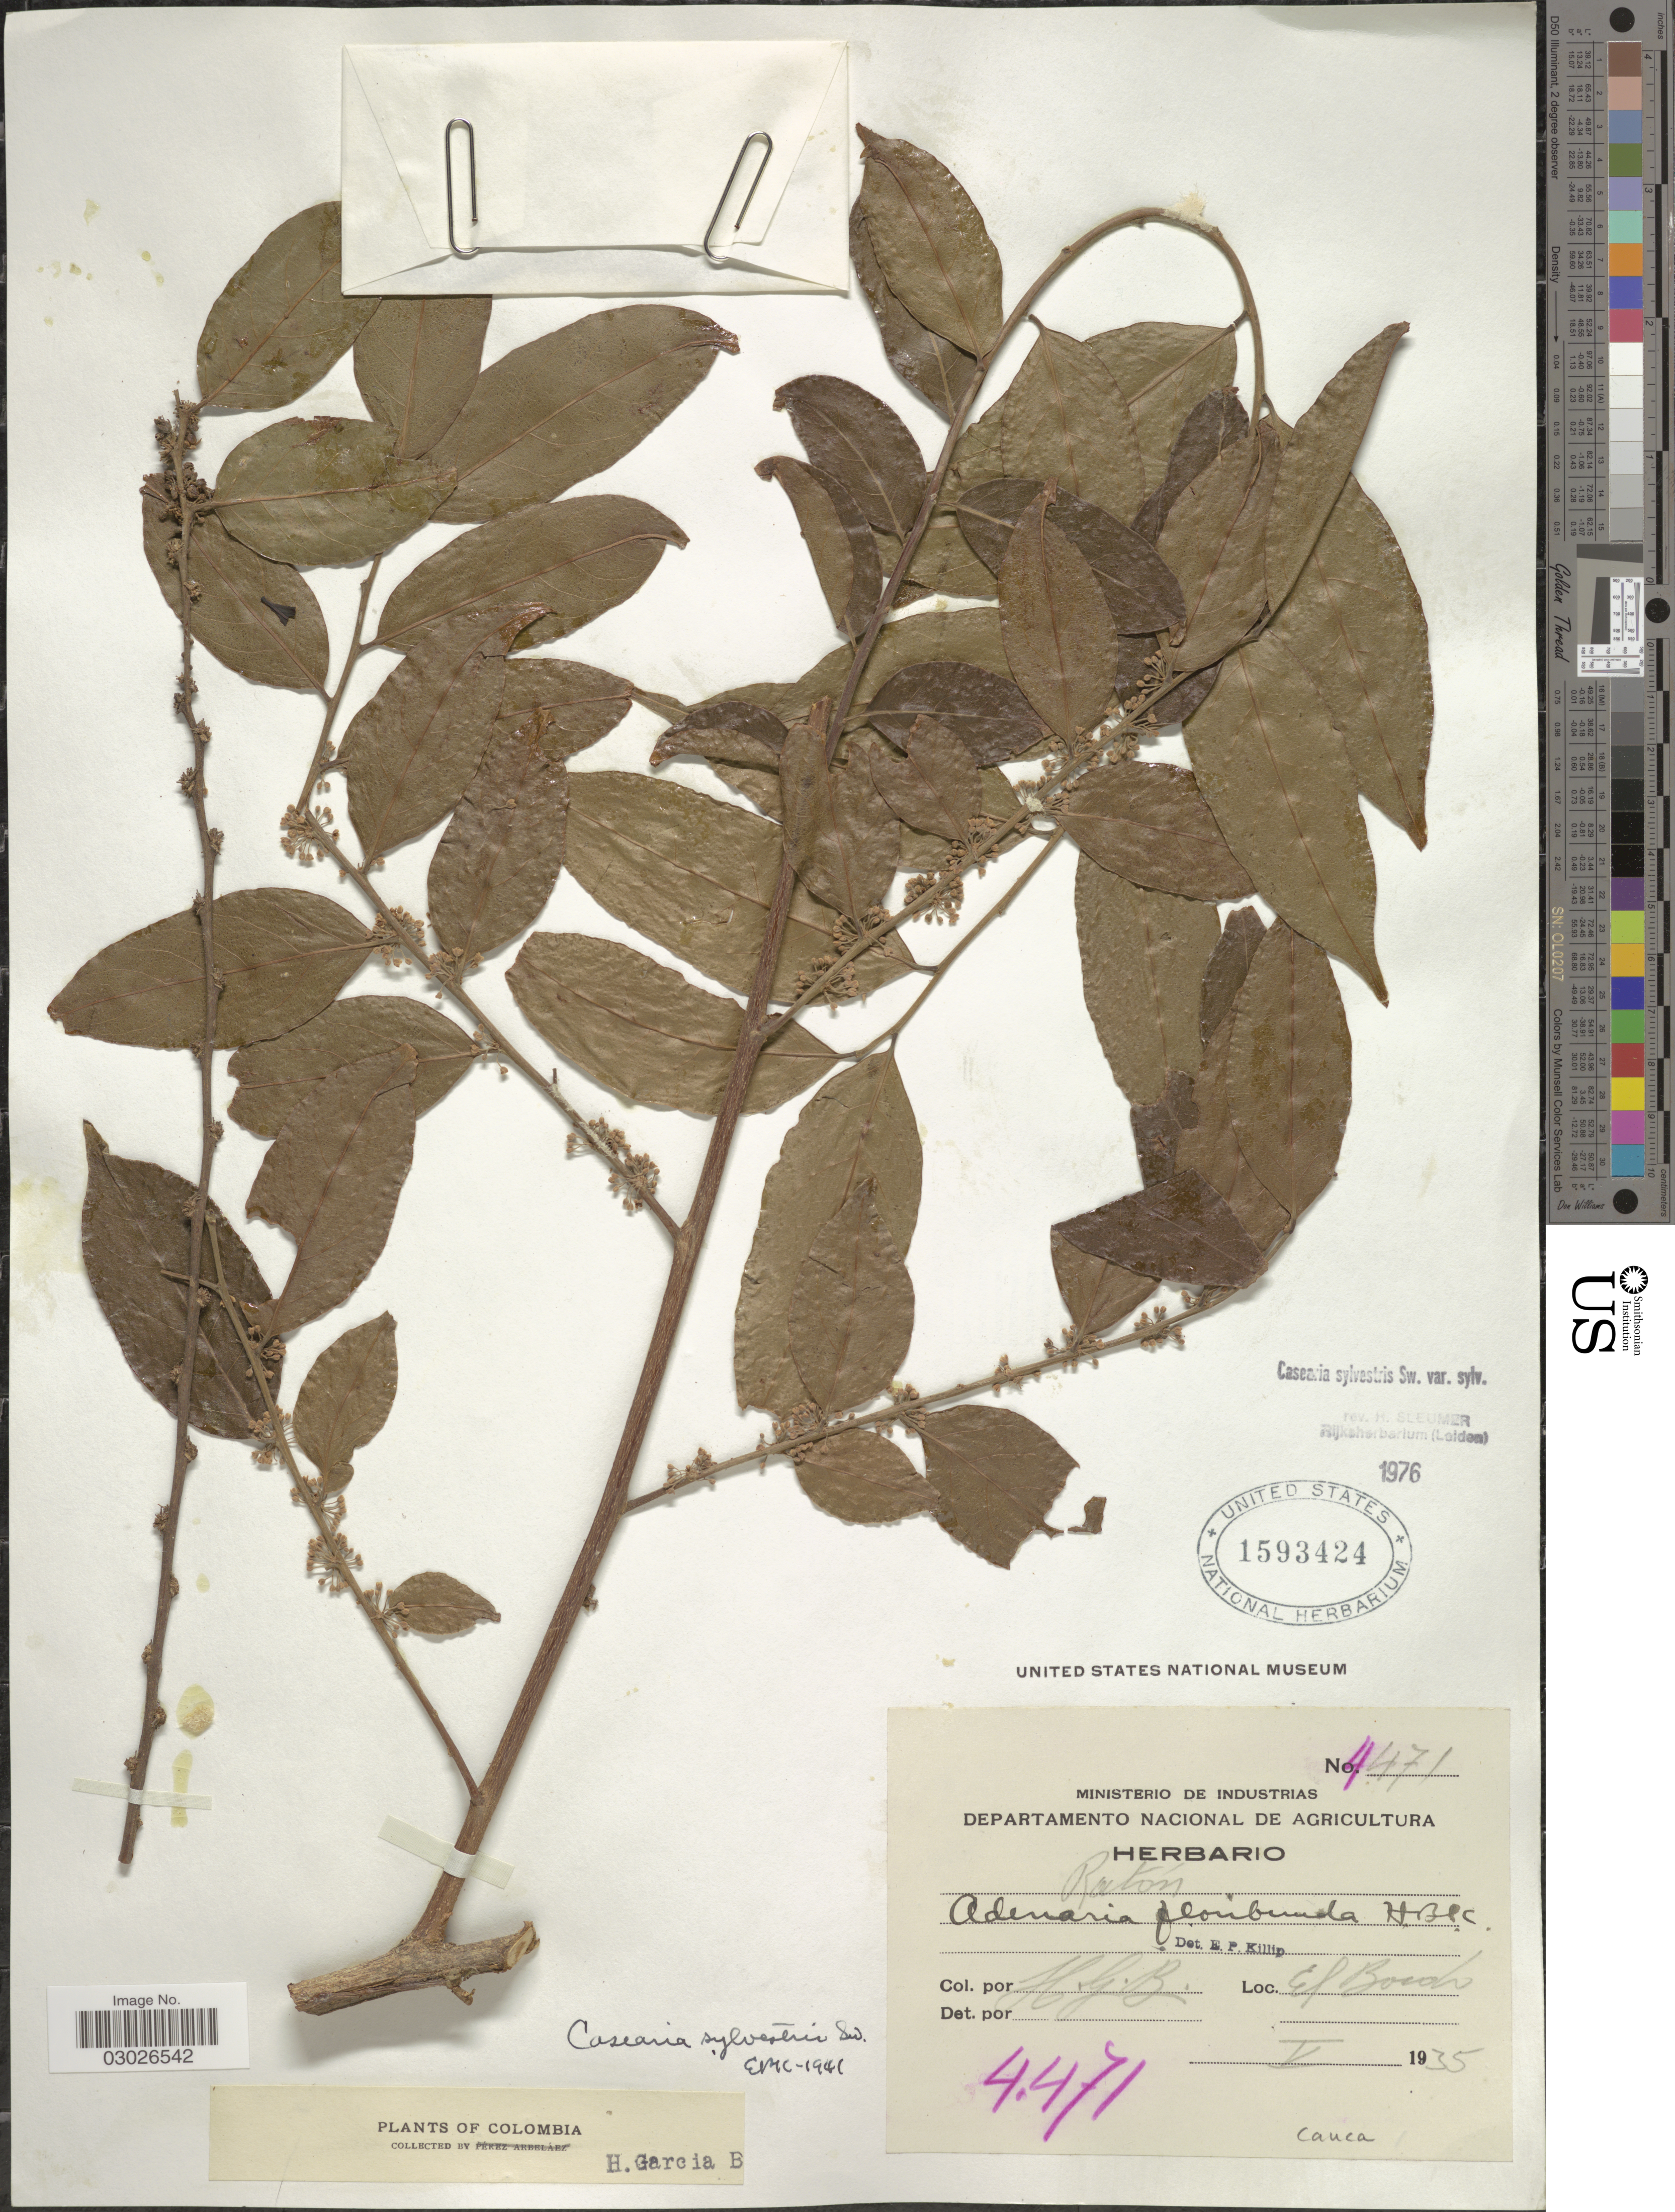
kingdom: Plantae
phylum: Tracheophyta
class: Magnoliopsida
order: Malpighiales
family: Salicaceae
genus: Casearia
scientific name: Casearia sylvestris var. sylvestris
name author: Sw.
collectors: H. García B.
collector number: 4471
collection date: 1935-05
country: Colombia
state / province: Cauca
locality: El Bordo.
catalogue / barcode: US 1593424